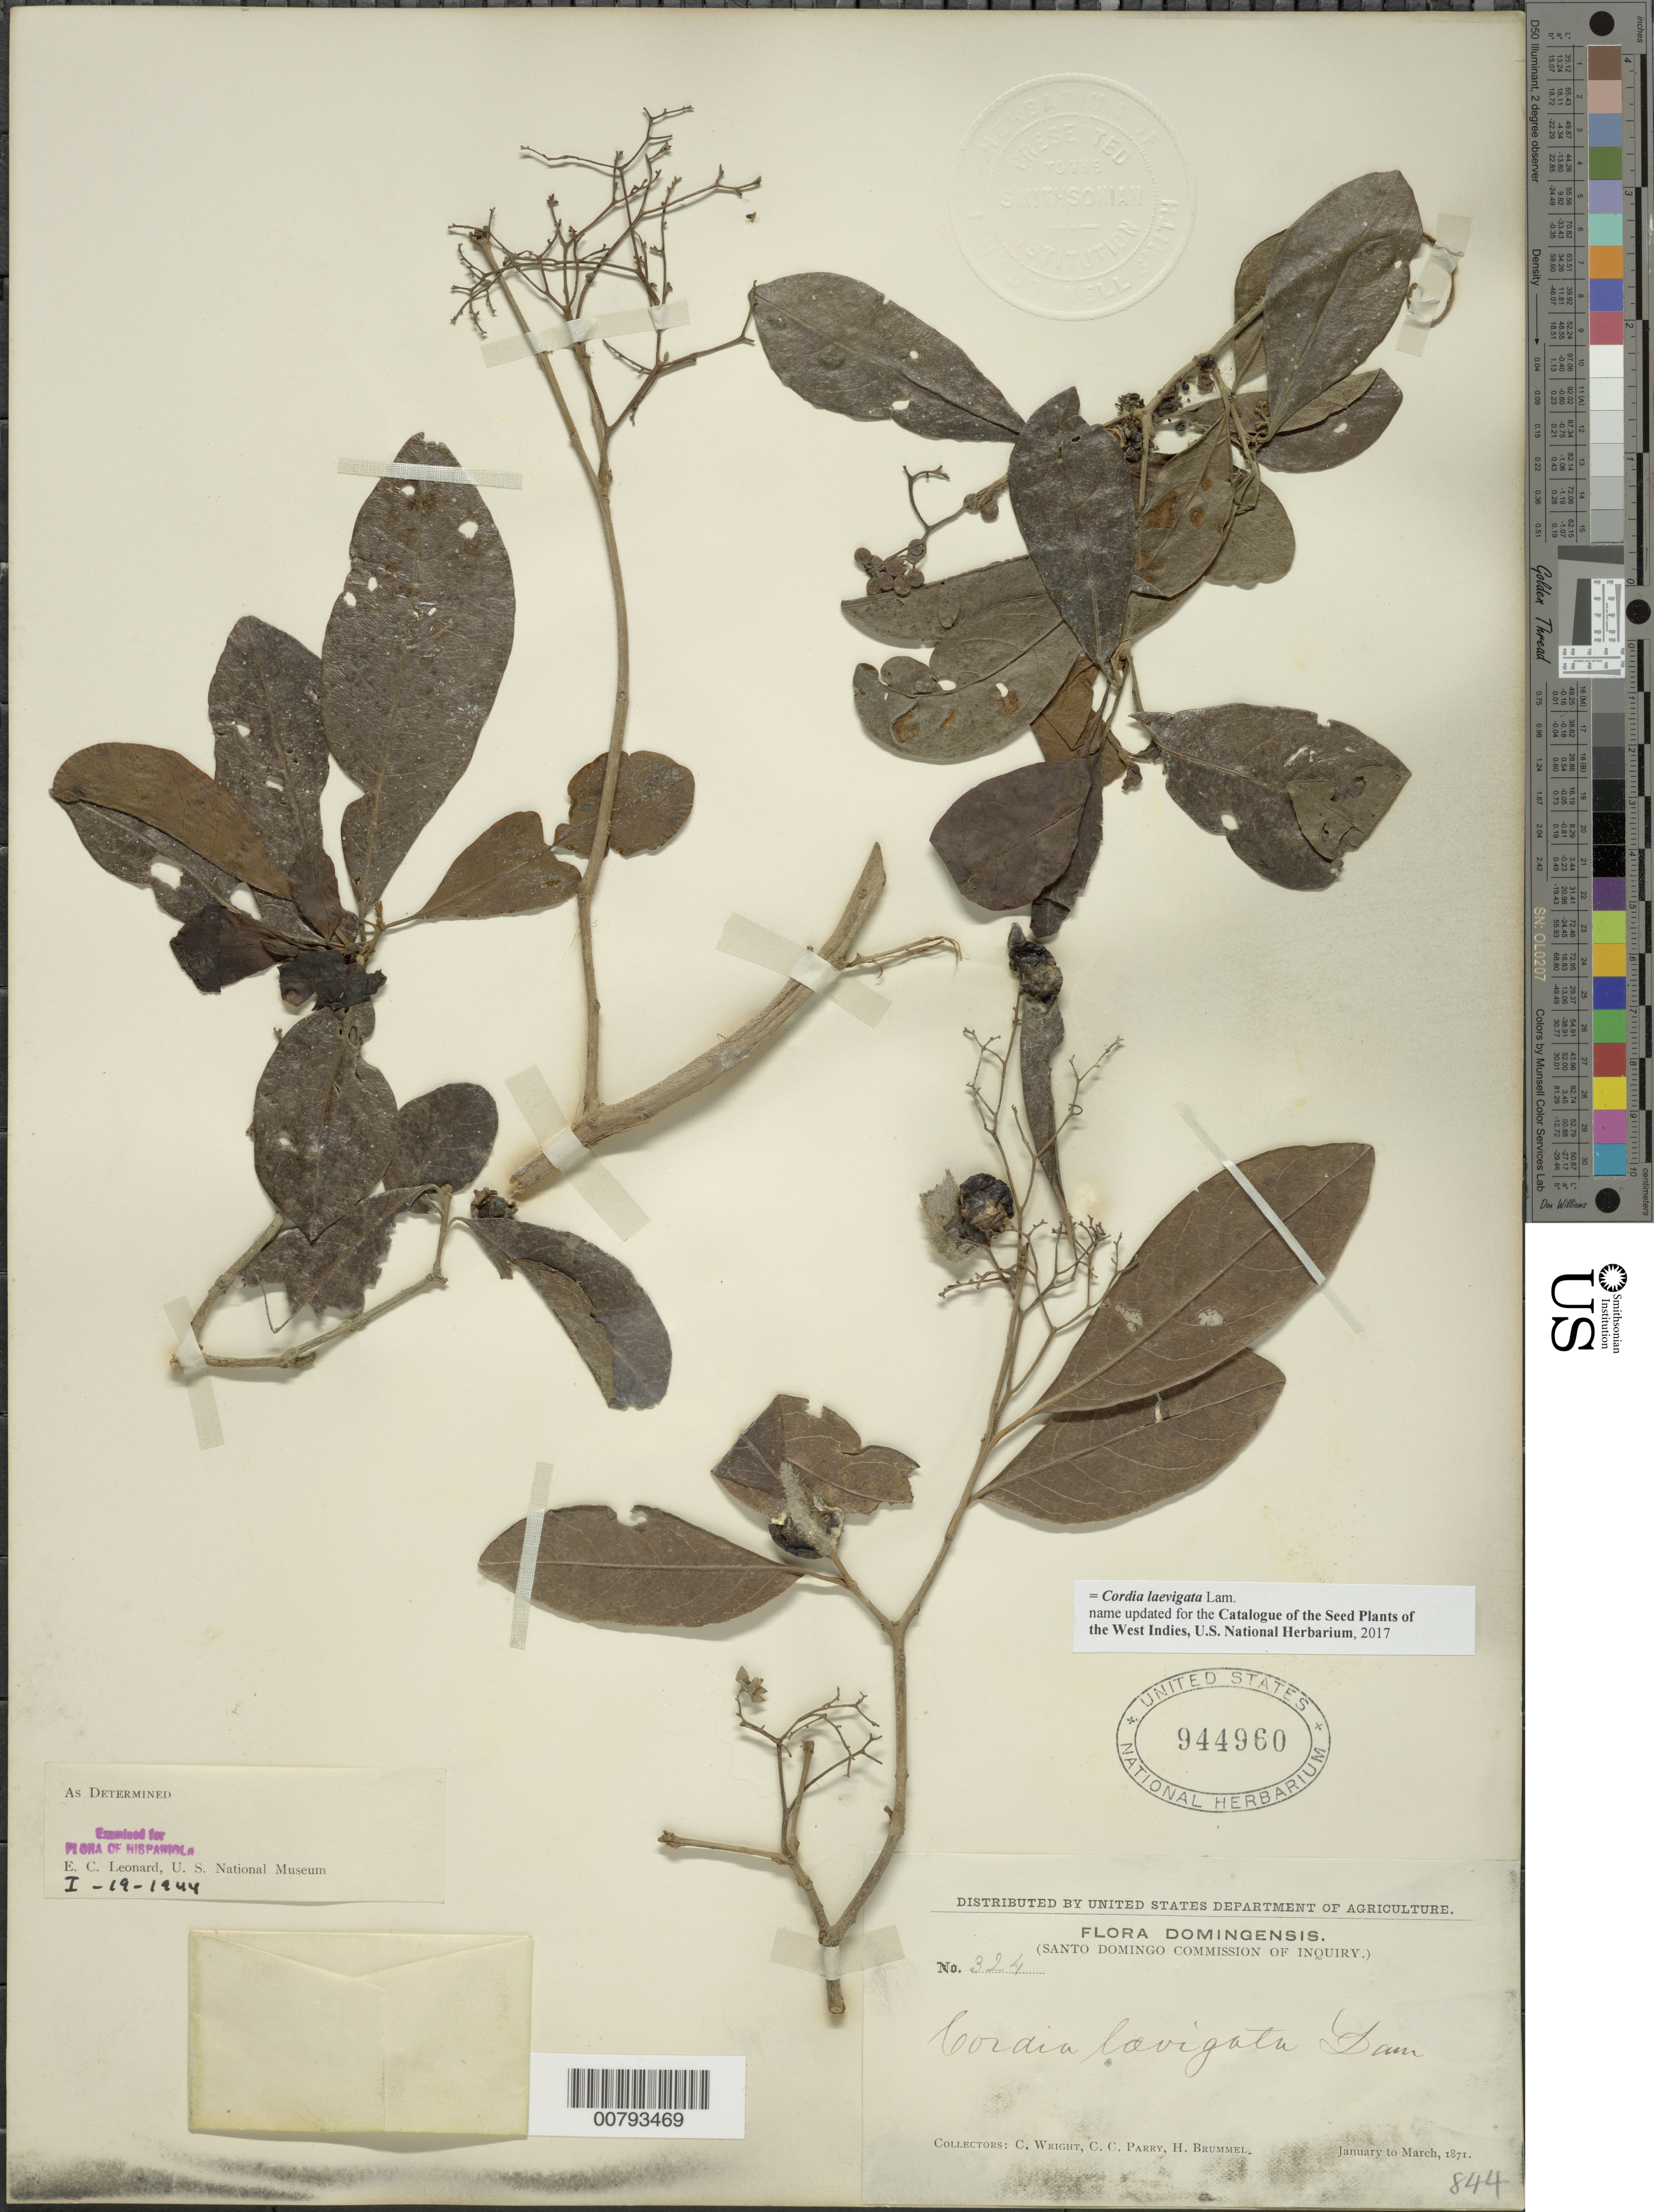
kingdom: Plantae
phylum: Tracheophyta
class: Magnoliopsida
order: Boraginales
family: Cordiaceae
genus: Cordia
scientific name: Cordia laevigata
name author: Lam.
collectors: C. Wright, C. C. Parry & H. Brummel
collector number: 324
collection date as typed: Jan 1871 to -- Mar 1871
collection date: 1871-01/1871-03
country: Dominican Republic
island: Hispaniola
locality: Santo Domingo Commission of Inquiry.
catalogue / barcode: US 944960